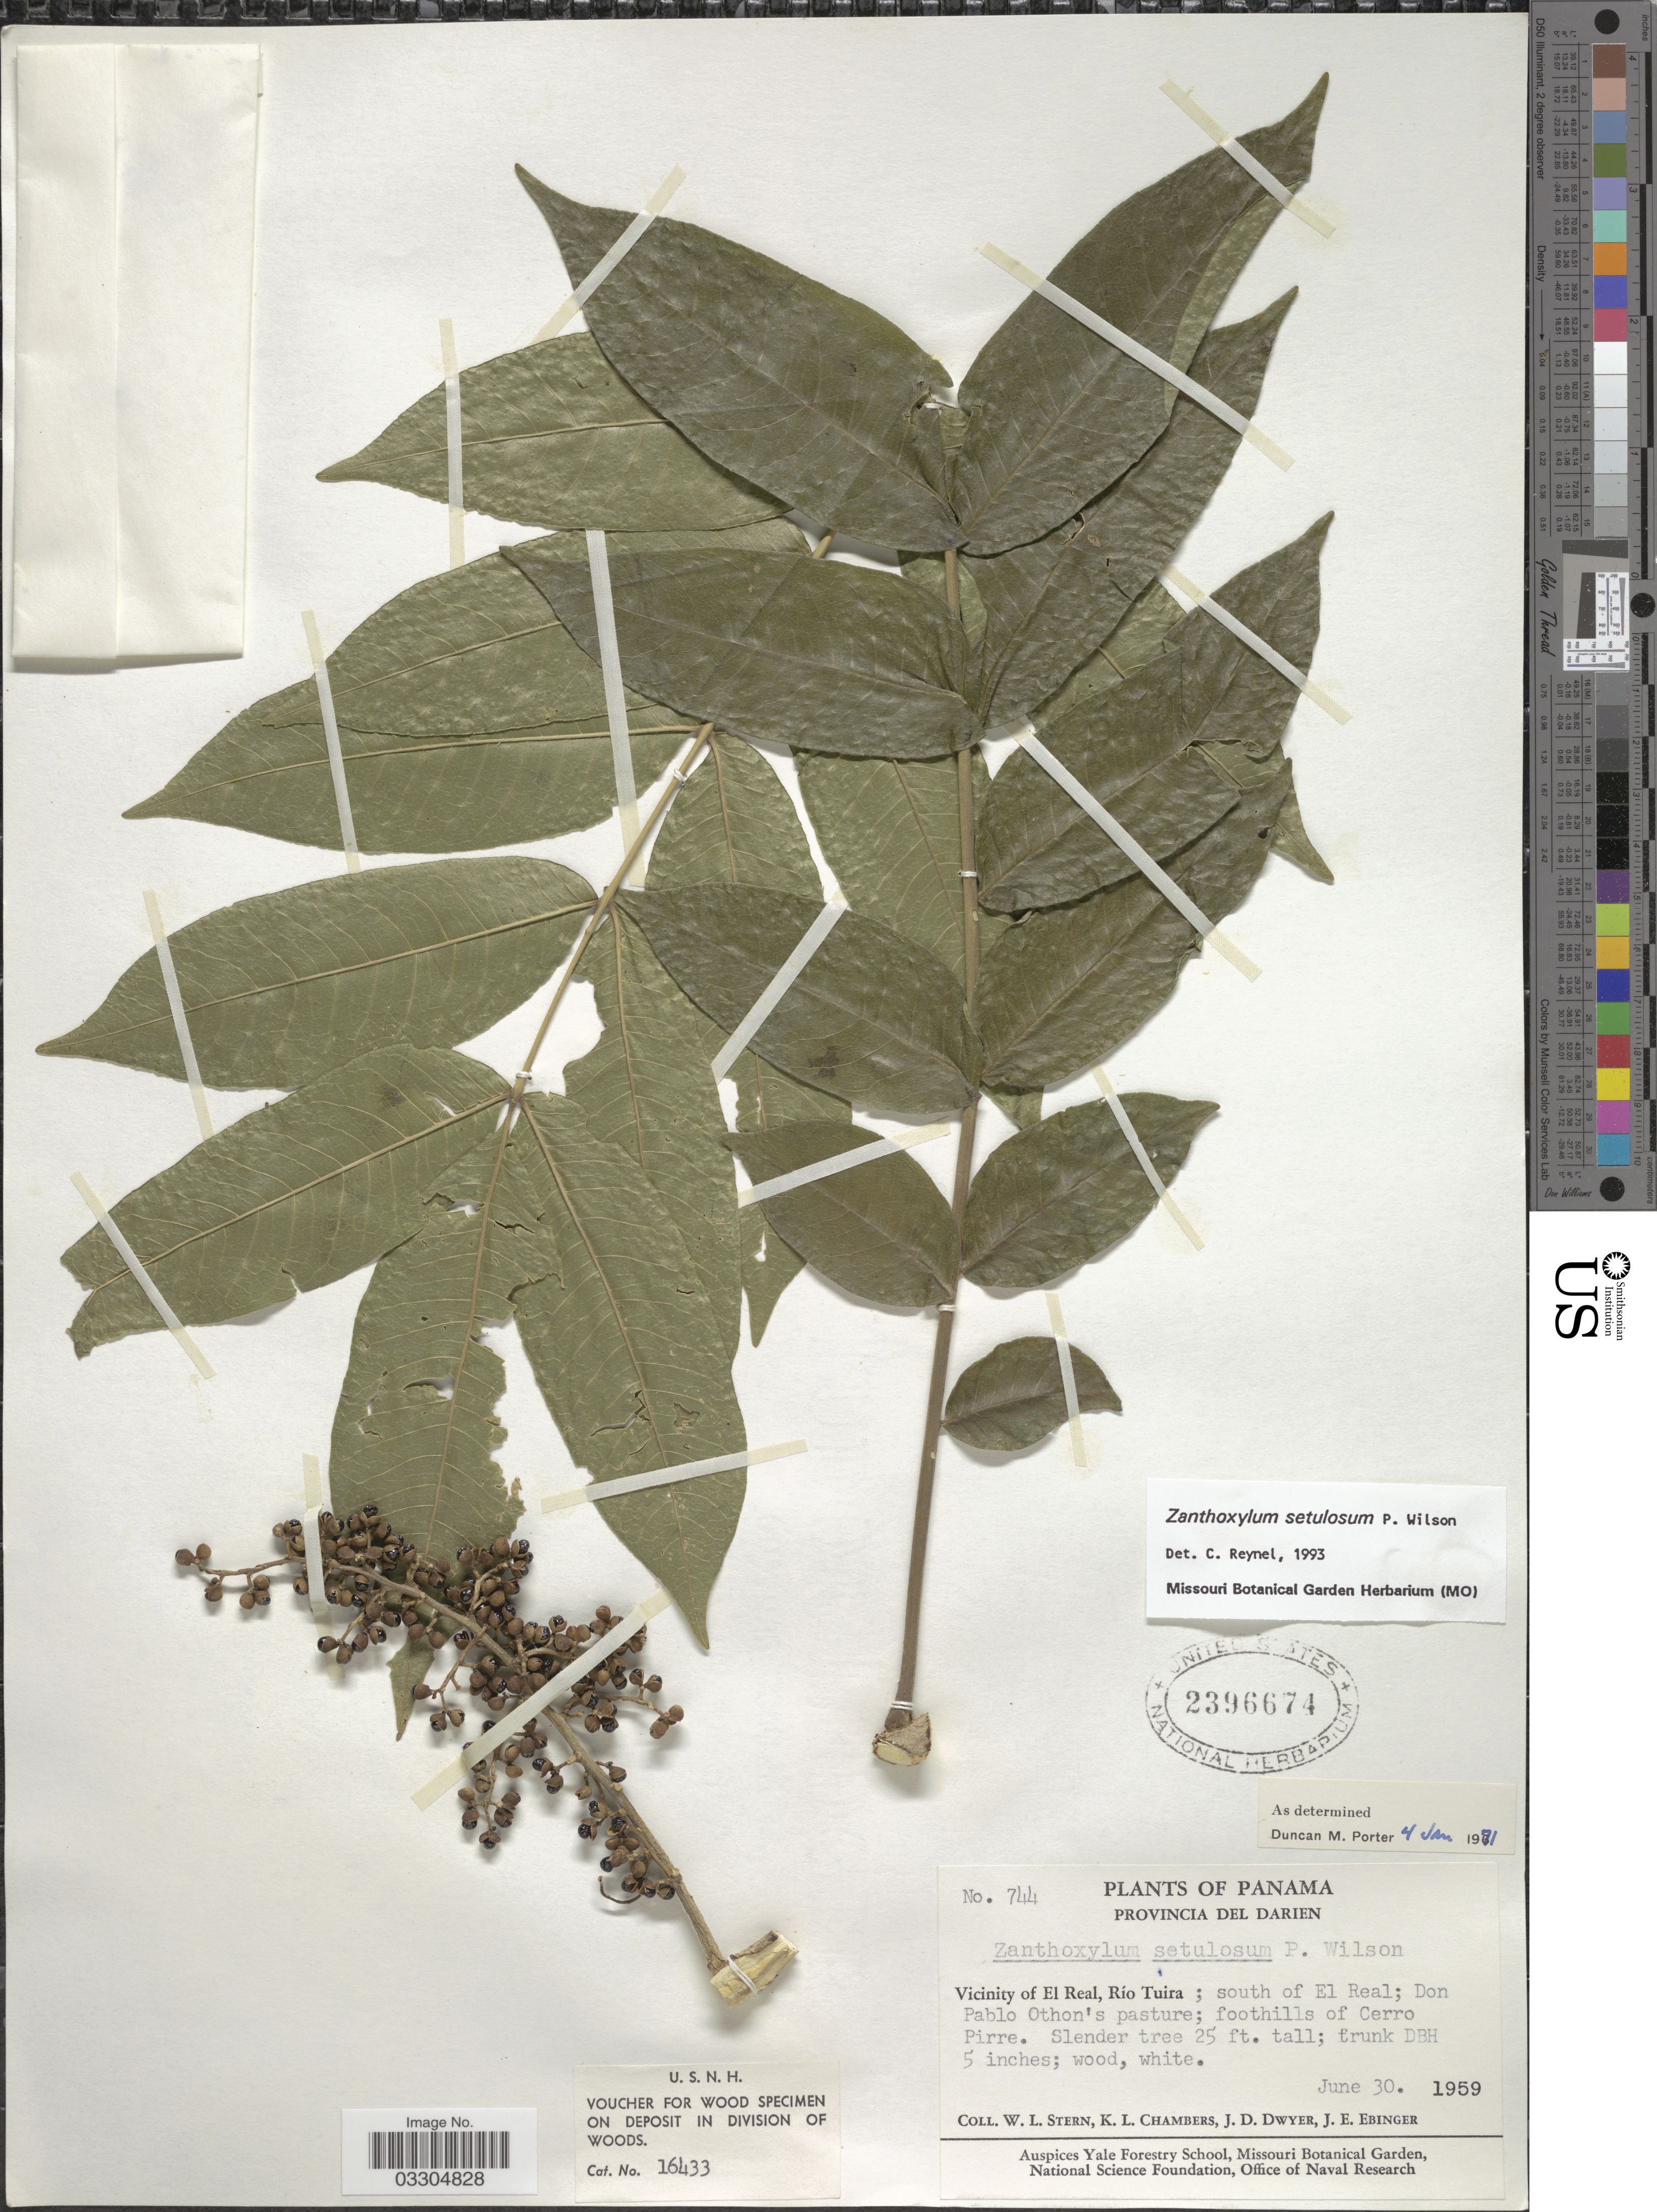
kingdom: Plantae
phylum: Tracheophyta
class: Magnoliopsida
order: Sapindales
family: Rutaceae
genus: Zanthoxylum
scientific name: Zanthoxylum setulosum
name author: P. Wilson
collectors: W. L. Stern, K. Chambers, J. D. Dwyer & J. Ebinger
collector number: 744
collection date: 1959-06-30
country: Panama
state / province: Darién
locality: Vicinity of El Real, Río Tuira; south of El Real; Don Pablo Othon's pasture; foothills of Cerro Pirre.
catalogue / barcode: US 2396674